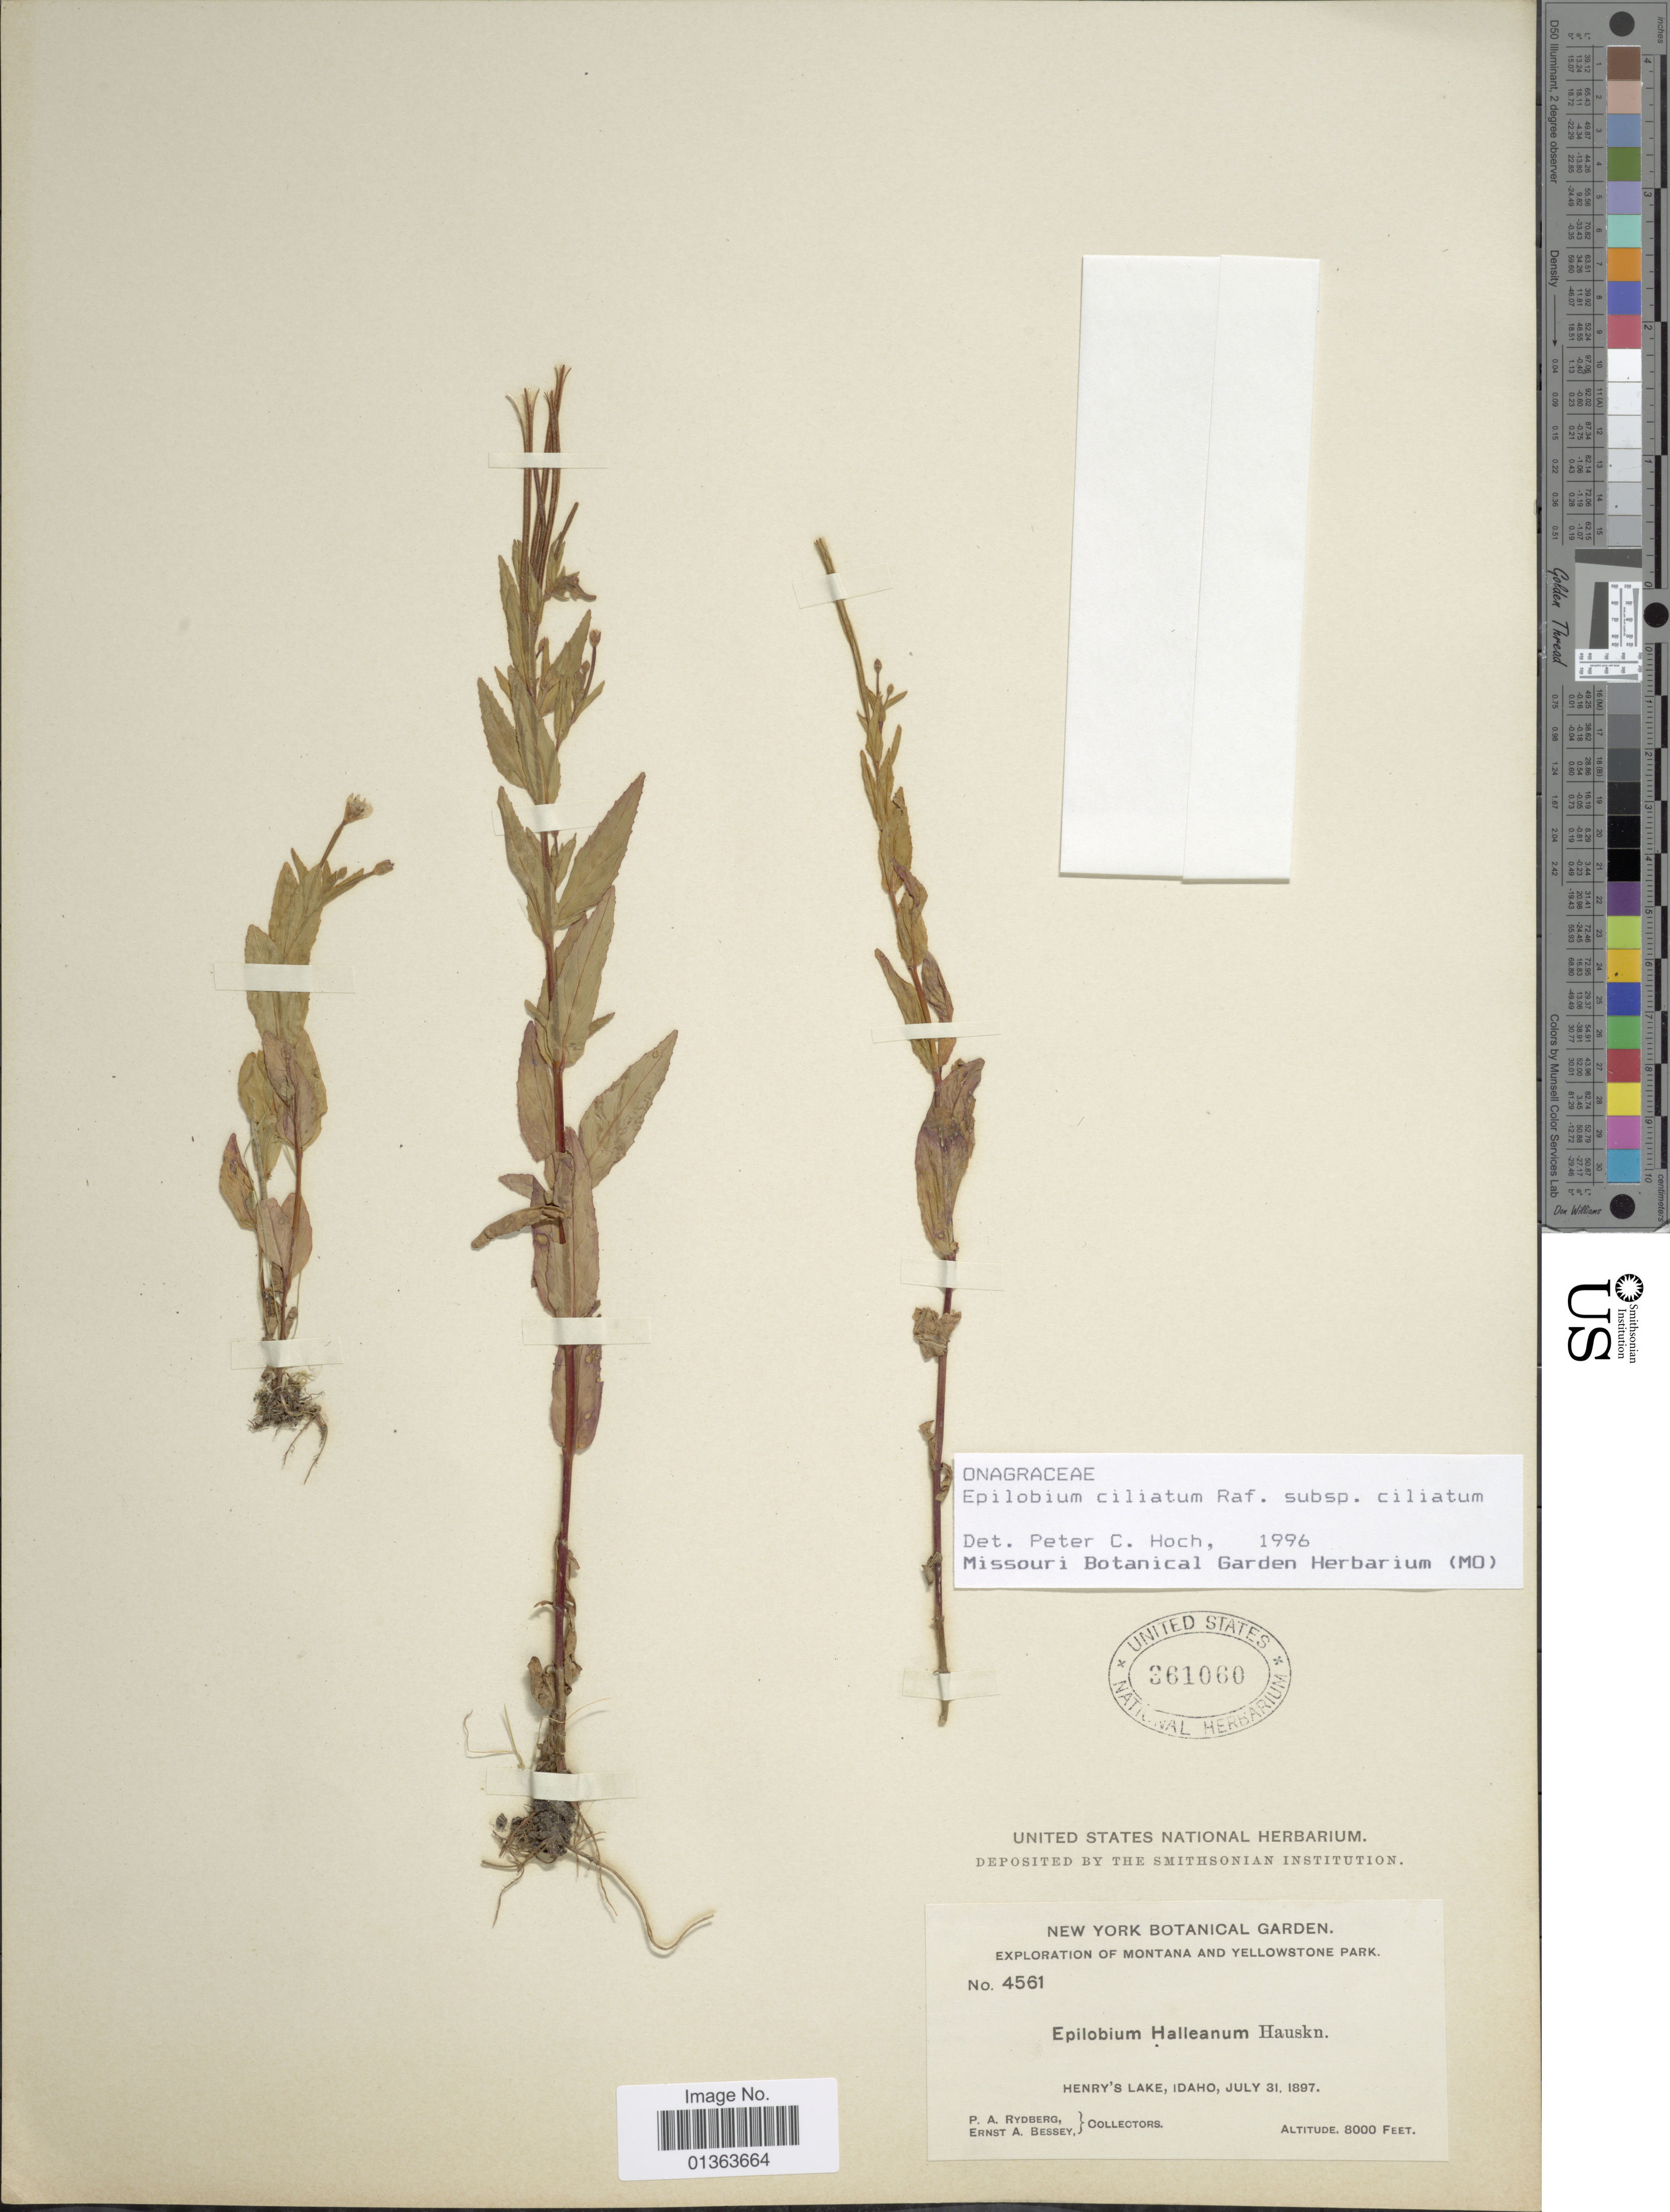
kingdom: Plantae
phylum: Tracheophyta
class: Magnoliopsida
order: Myrtales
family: Onagraceae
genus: Epilobium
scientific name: Epilobium ciliatum subsp. ciliatum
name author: Raf.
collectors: P. A. Rydberg & E. A. Bessey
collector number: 4561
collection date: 1897-07-31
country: United States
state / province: Idaho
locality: Henry's Lake.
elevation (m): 2438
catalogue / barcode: US 361060